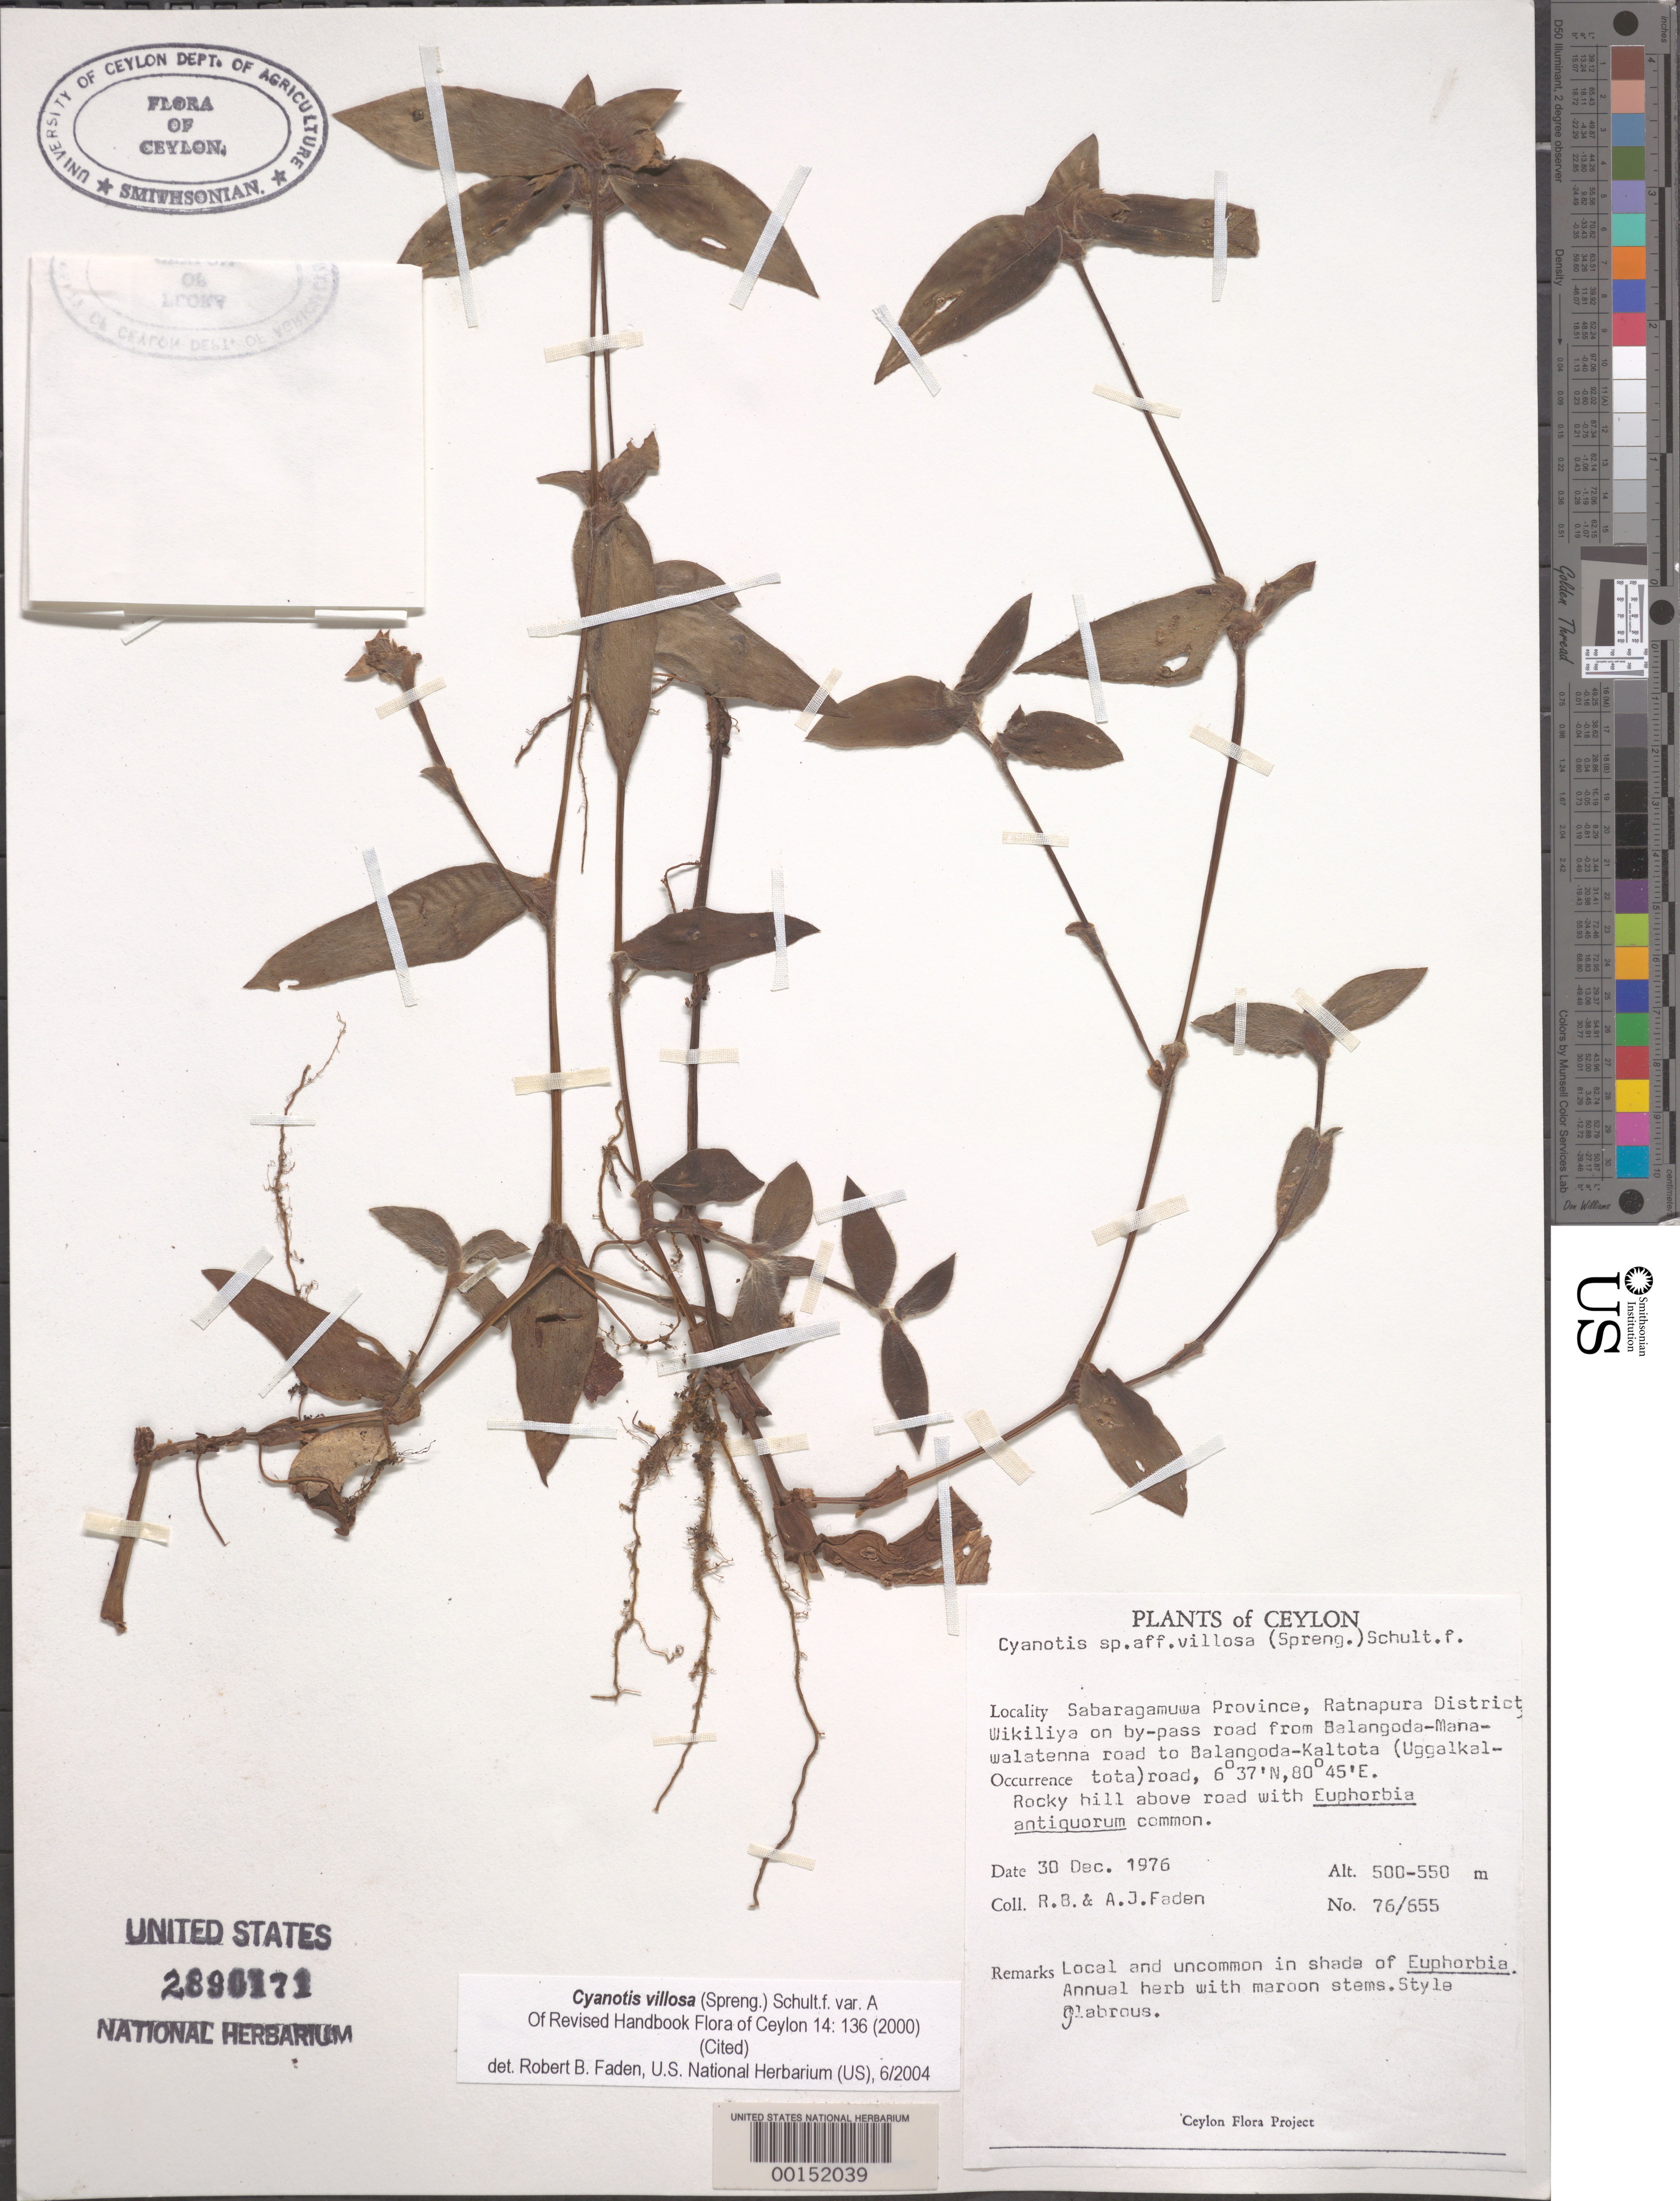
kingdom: Plantae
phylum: Tracheophyta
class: Liliopsida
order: Commelinales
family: Commelinaceae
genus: Cyanotis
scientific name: Cyanotis villosa (Spreng.) Schult. & Schult. f. var. A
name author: (Spreng.) Schult. & Schult. f.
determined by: Faden, Robert B., (US), Smithsonian Institution - National Museum of Natural History (UNITED STATES)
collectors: R. B. Faden & A. J. Faden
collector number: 76/655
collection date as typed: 30 Dec 1976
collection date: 1976-12-30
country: Sri Lanka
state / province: Sabaragamuwa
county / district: Ratnapura Dist.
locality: Wikiliya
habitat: Shaded rocky hill above road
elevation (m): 500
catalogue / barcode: US 2890171